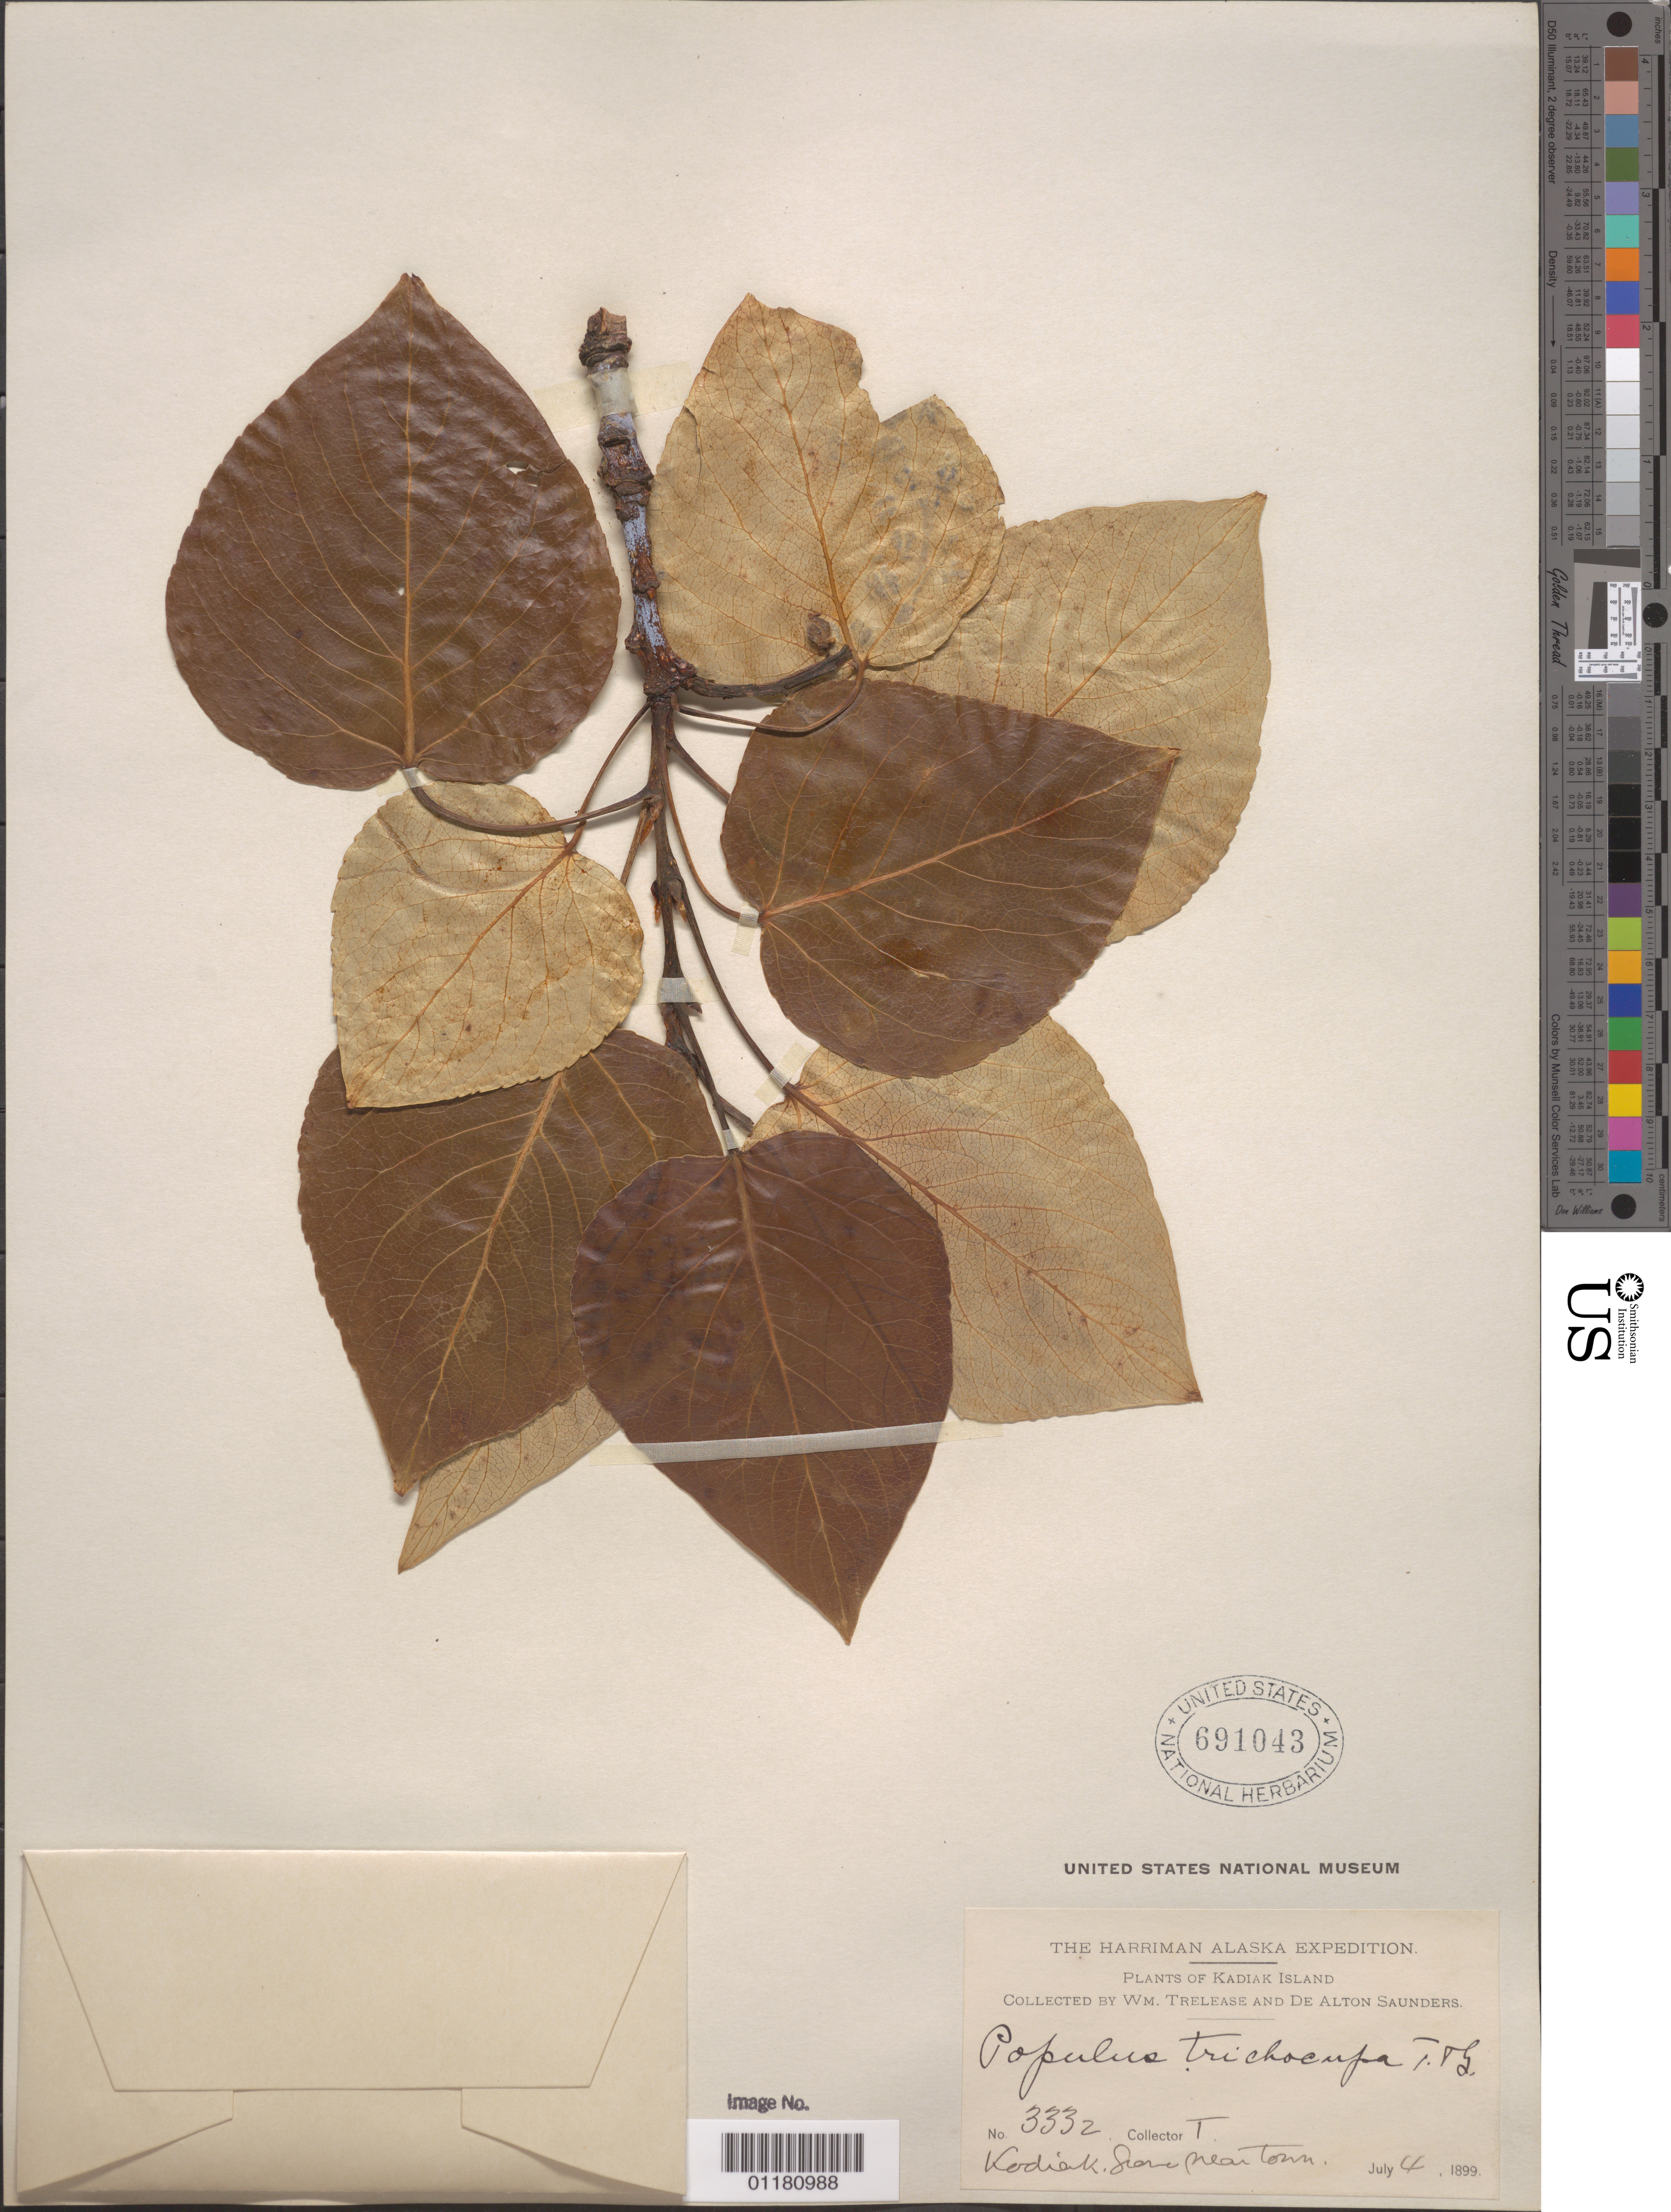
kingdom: Plantae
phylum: Tracheophyta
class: Magnoliopsida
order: Malpighiales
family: Salicaceae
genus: Populus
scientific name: Populus trichocarpa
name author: Torr. & A. Gray ex W. Hook.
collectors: W. Trelease & D. Saunders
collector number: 3332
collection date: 1899-07-04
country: United States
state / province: Alaska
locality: Kodiak.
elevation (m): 823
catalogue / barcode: US 691043